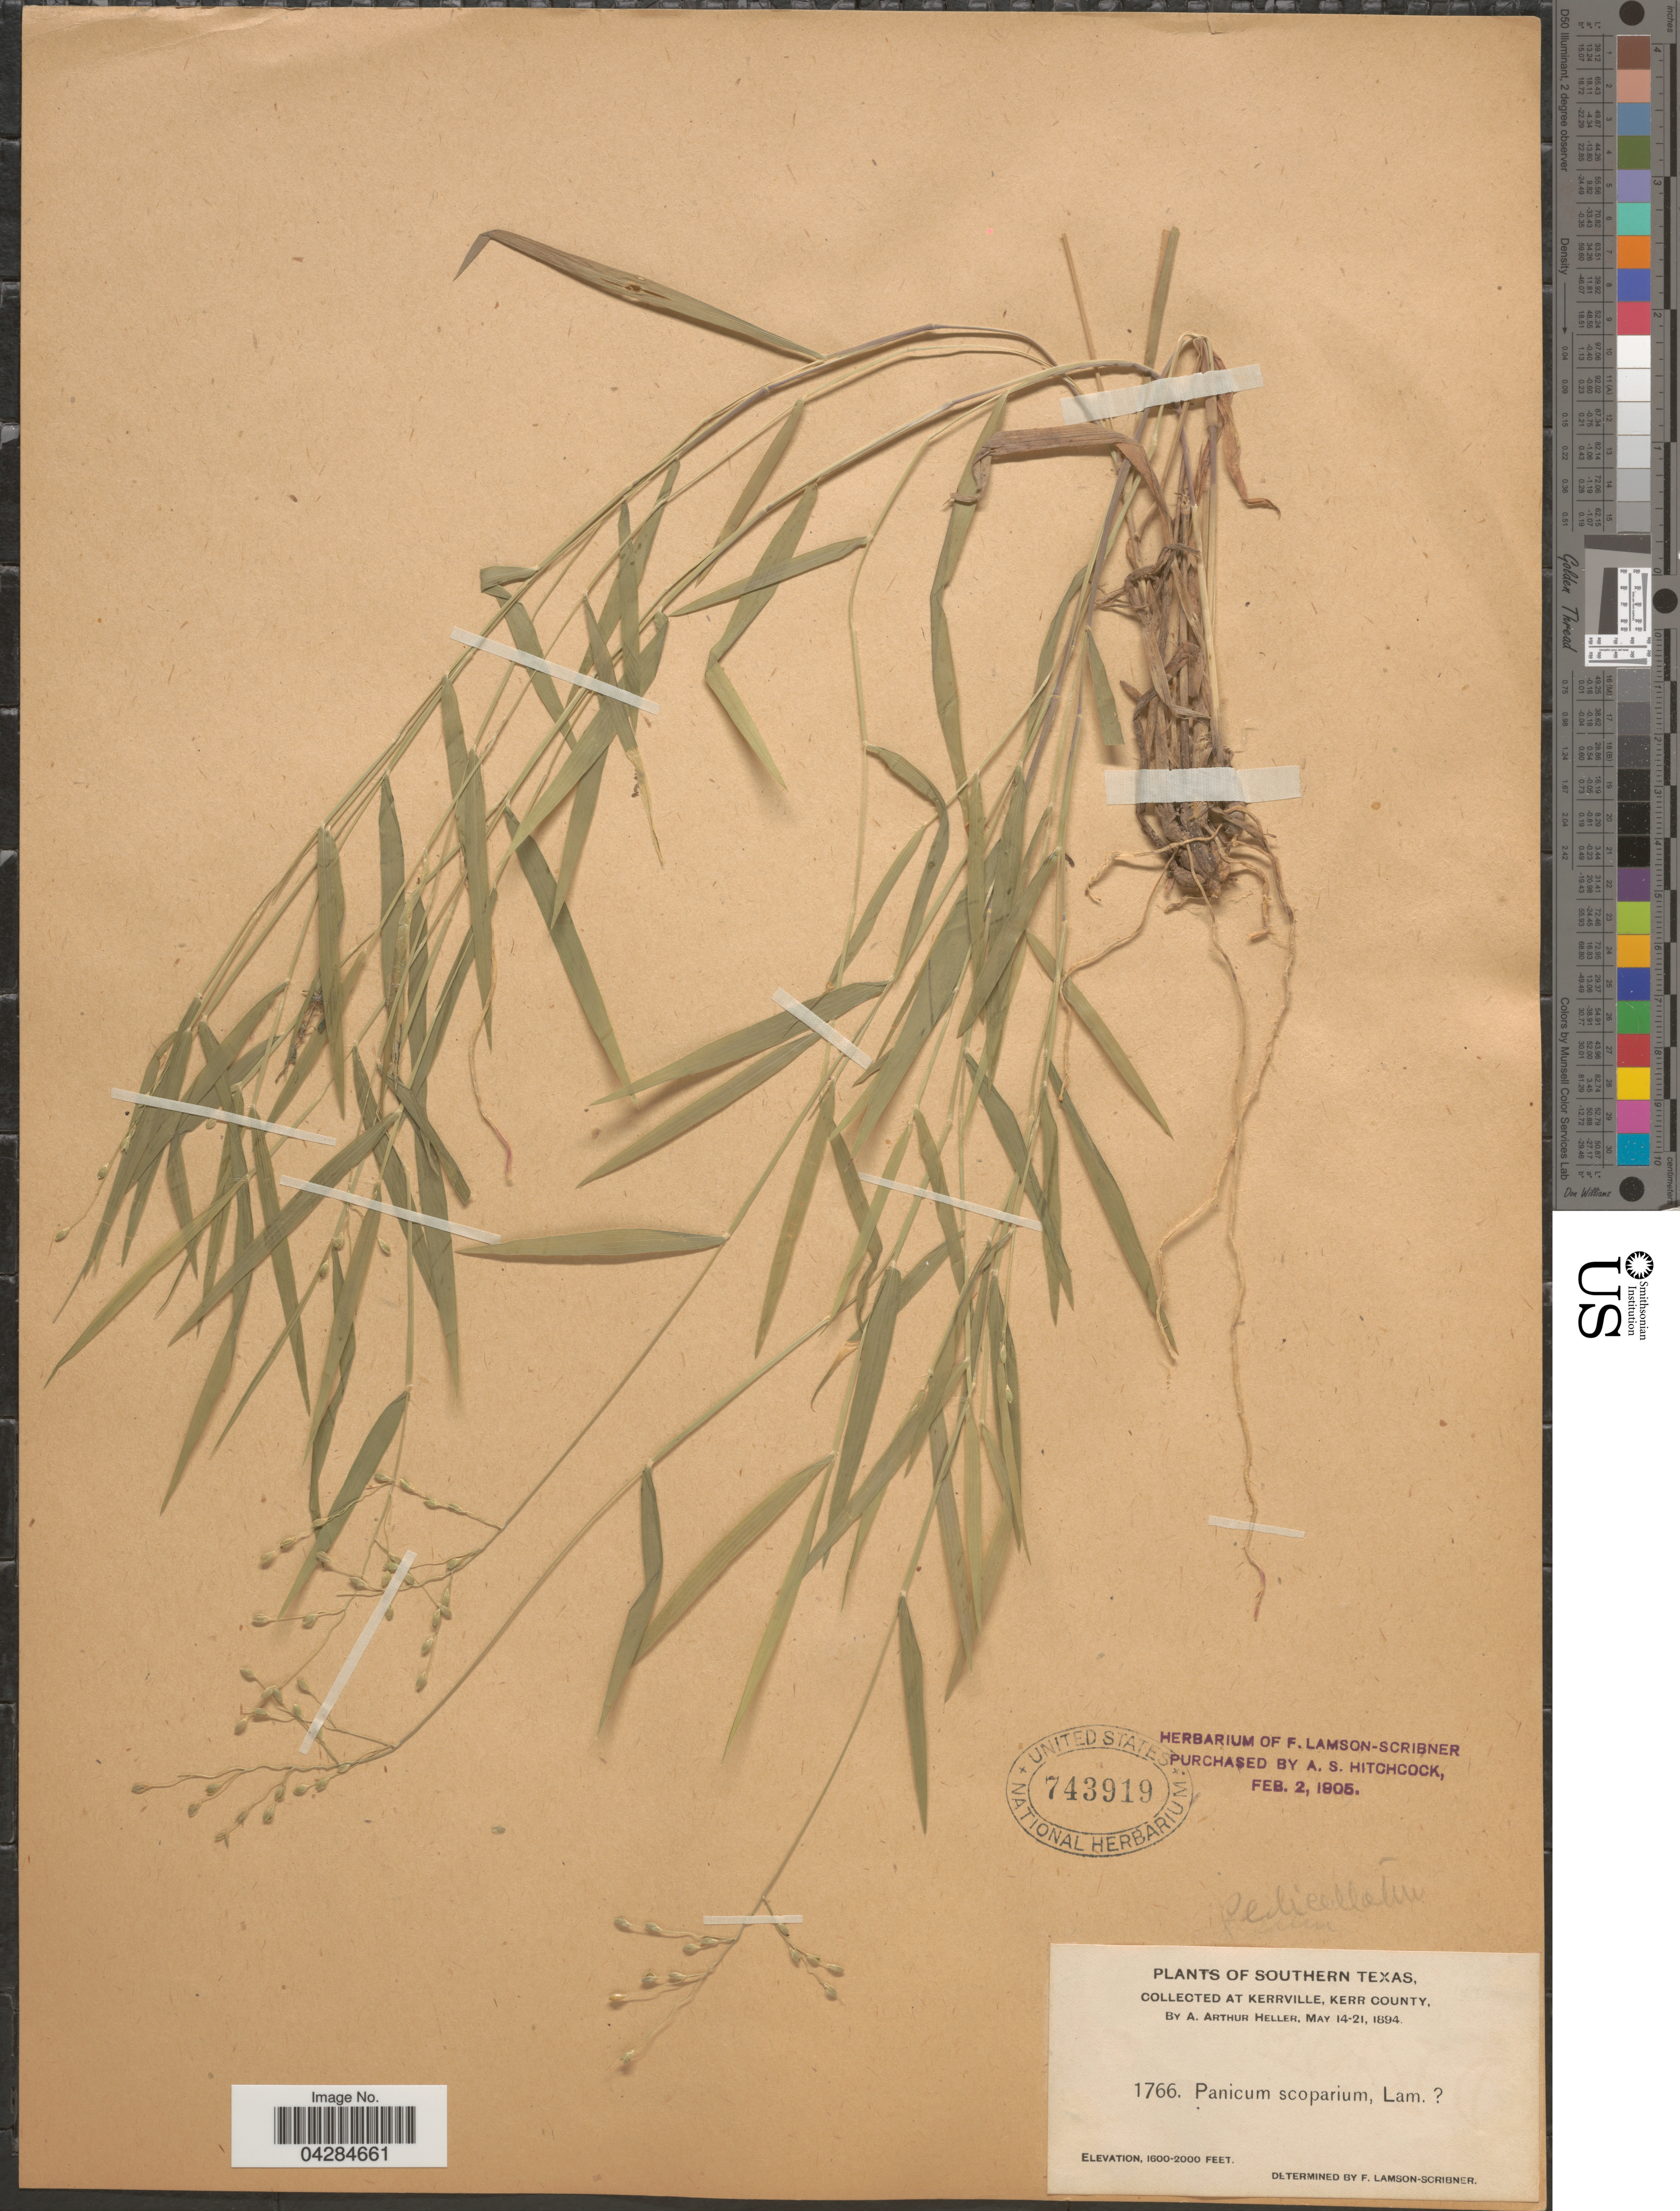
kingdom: Plantae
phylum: Tracheophyta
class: Liliopsida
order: Poales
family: Poaceae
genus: Dichanthelium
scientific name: Dichanthelium pedicellatum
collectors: A. A. Heller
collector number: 1766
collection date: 1894-05-14/1894-05-21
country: United States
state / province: Texas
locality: Southern Texas. At Kerrville, Kerr County.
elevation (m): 488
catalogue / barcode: US 743919